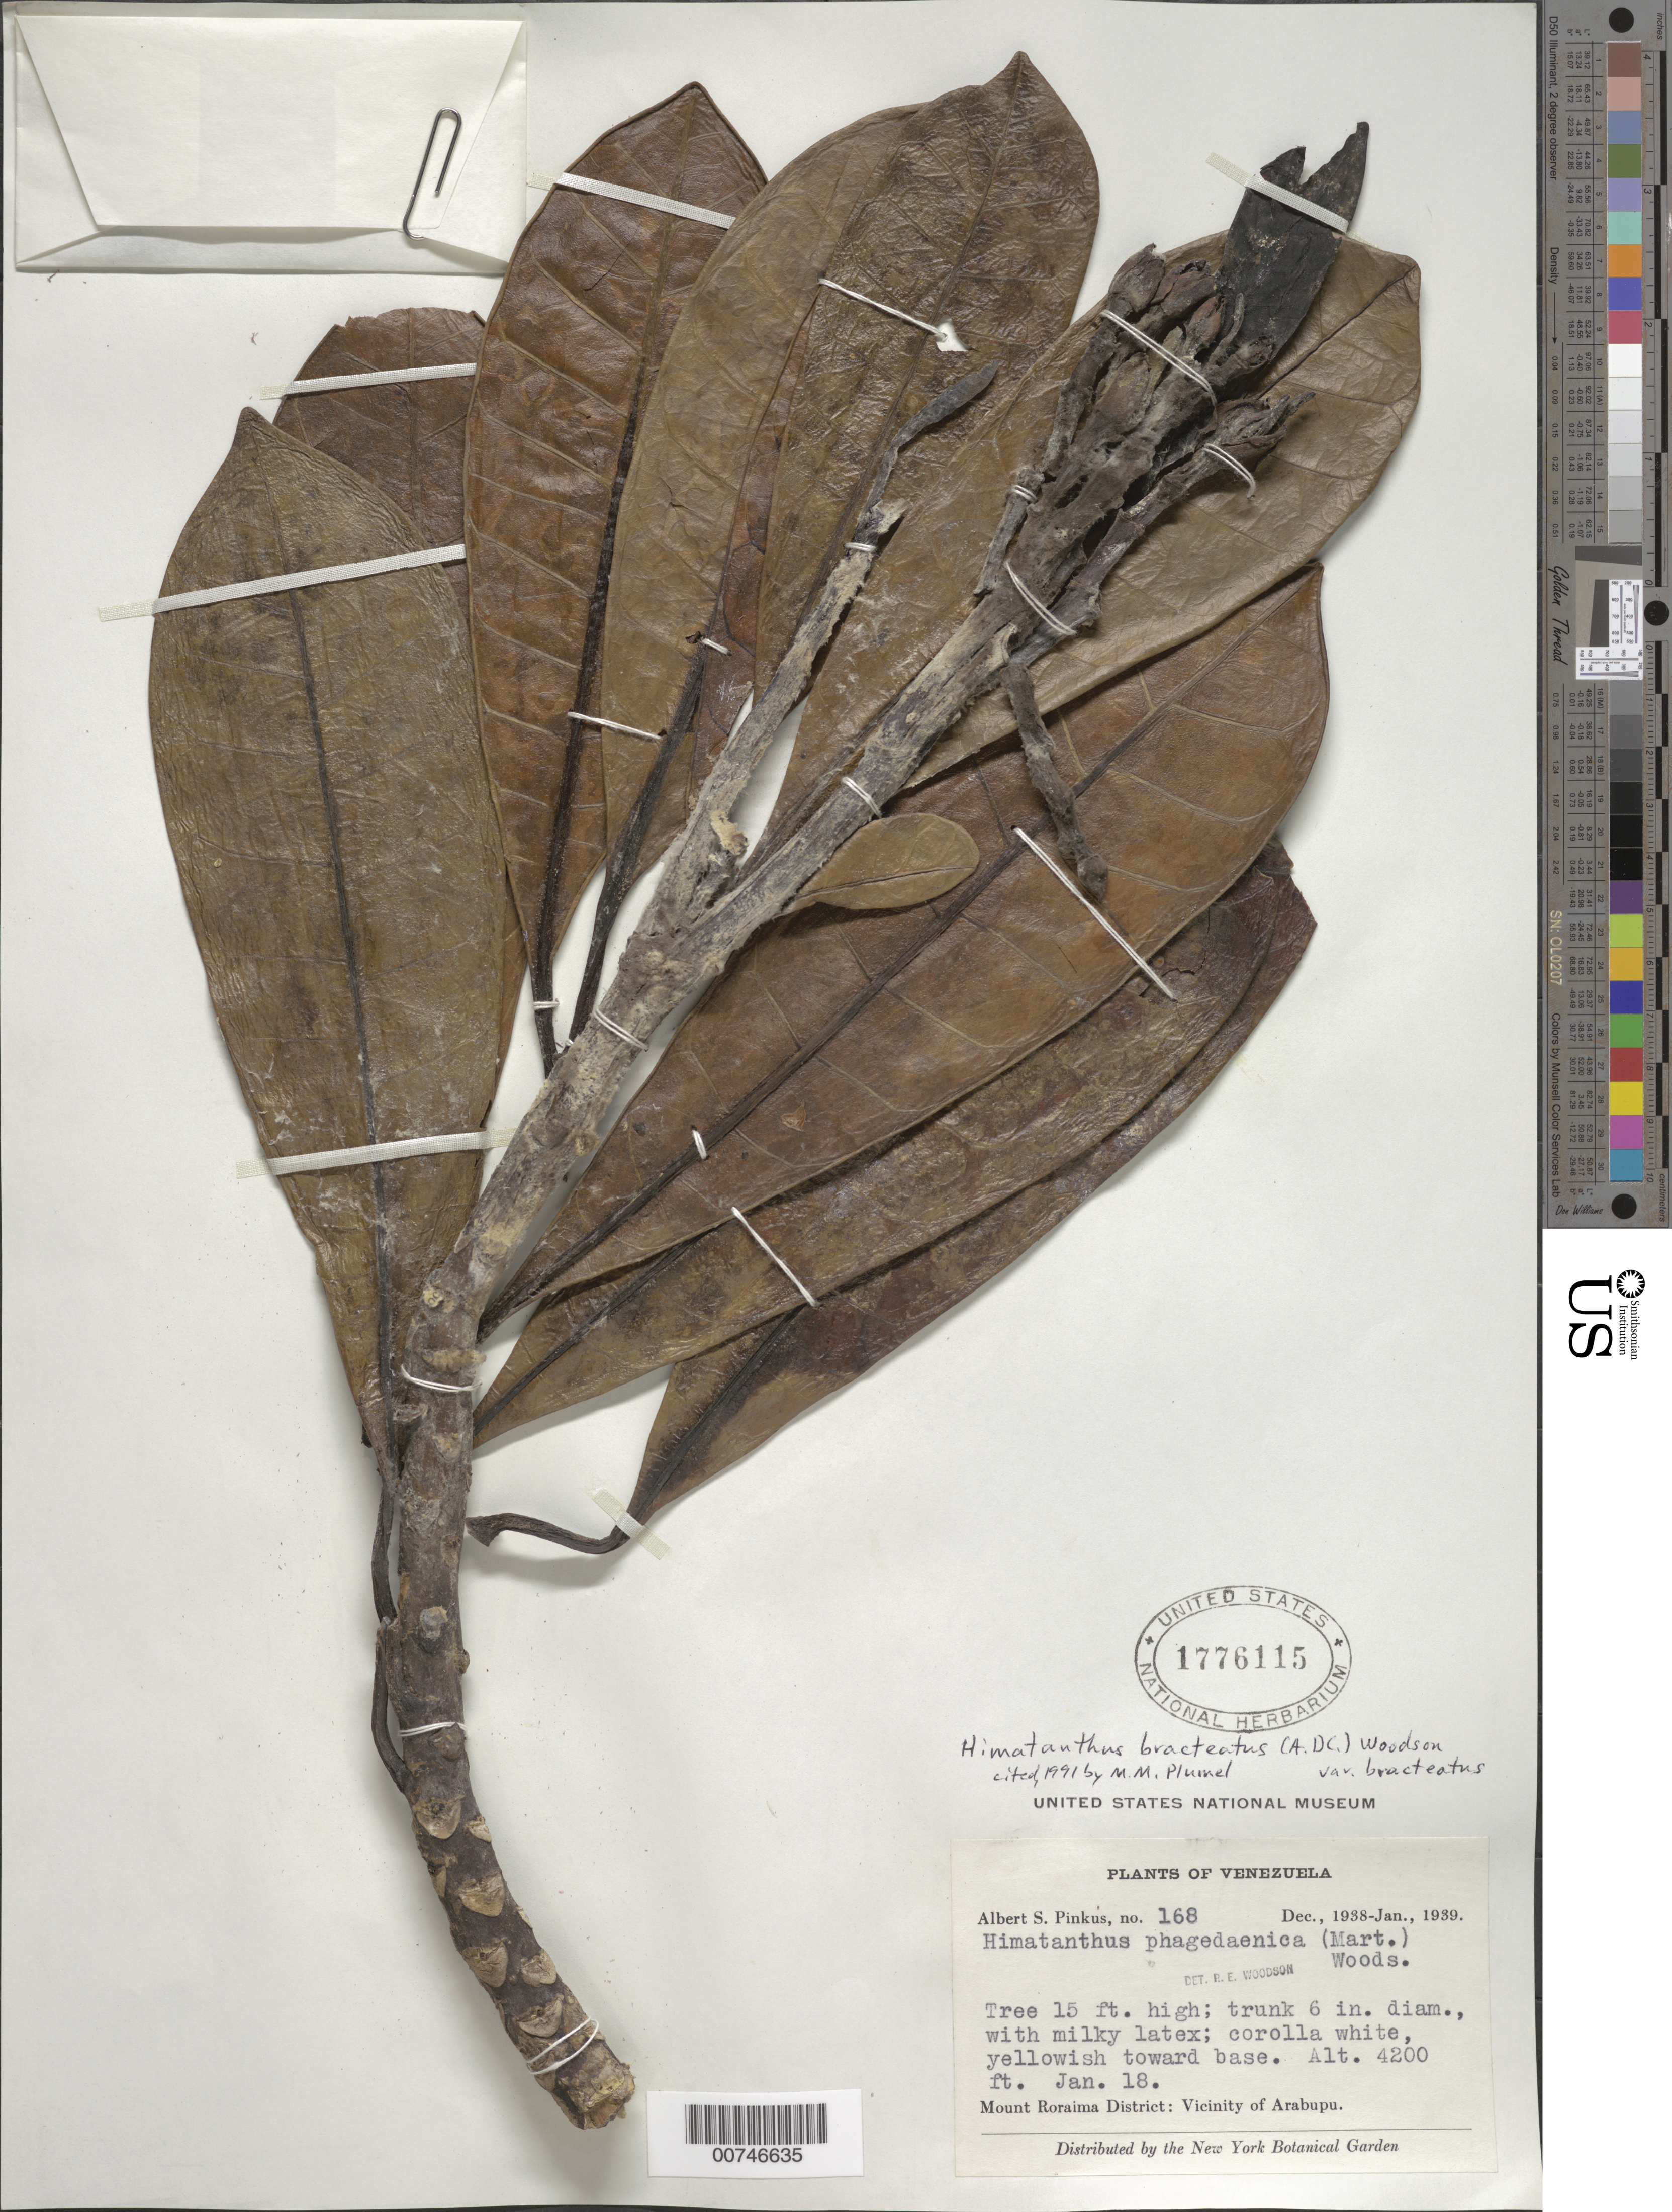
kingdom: Plantae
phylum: Tracheophyta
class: Magnoliopsida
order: Gentianales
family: Apocynaceae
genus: Himatanthus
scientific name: Himatanthus bracteatus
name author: (A. DC.) Woodson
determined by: Plumel, M. - M.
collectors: A. Pinkus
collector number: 168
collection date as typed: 18-Jan-39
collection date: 1939-01-18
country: Venezuela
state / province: Bolívar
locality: Mt. Roraima, near Arabupu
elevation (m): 4200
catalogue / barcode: US 1776115